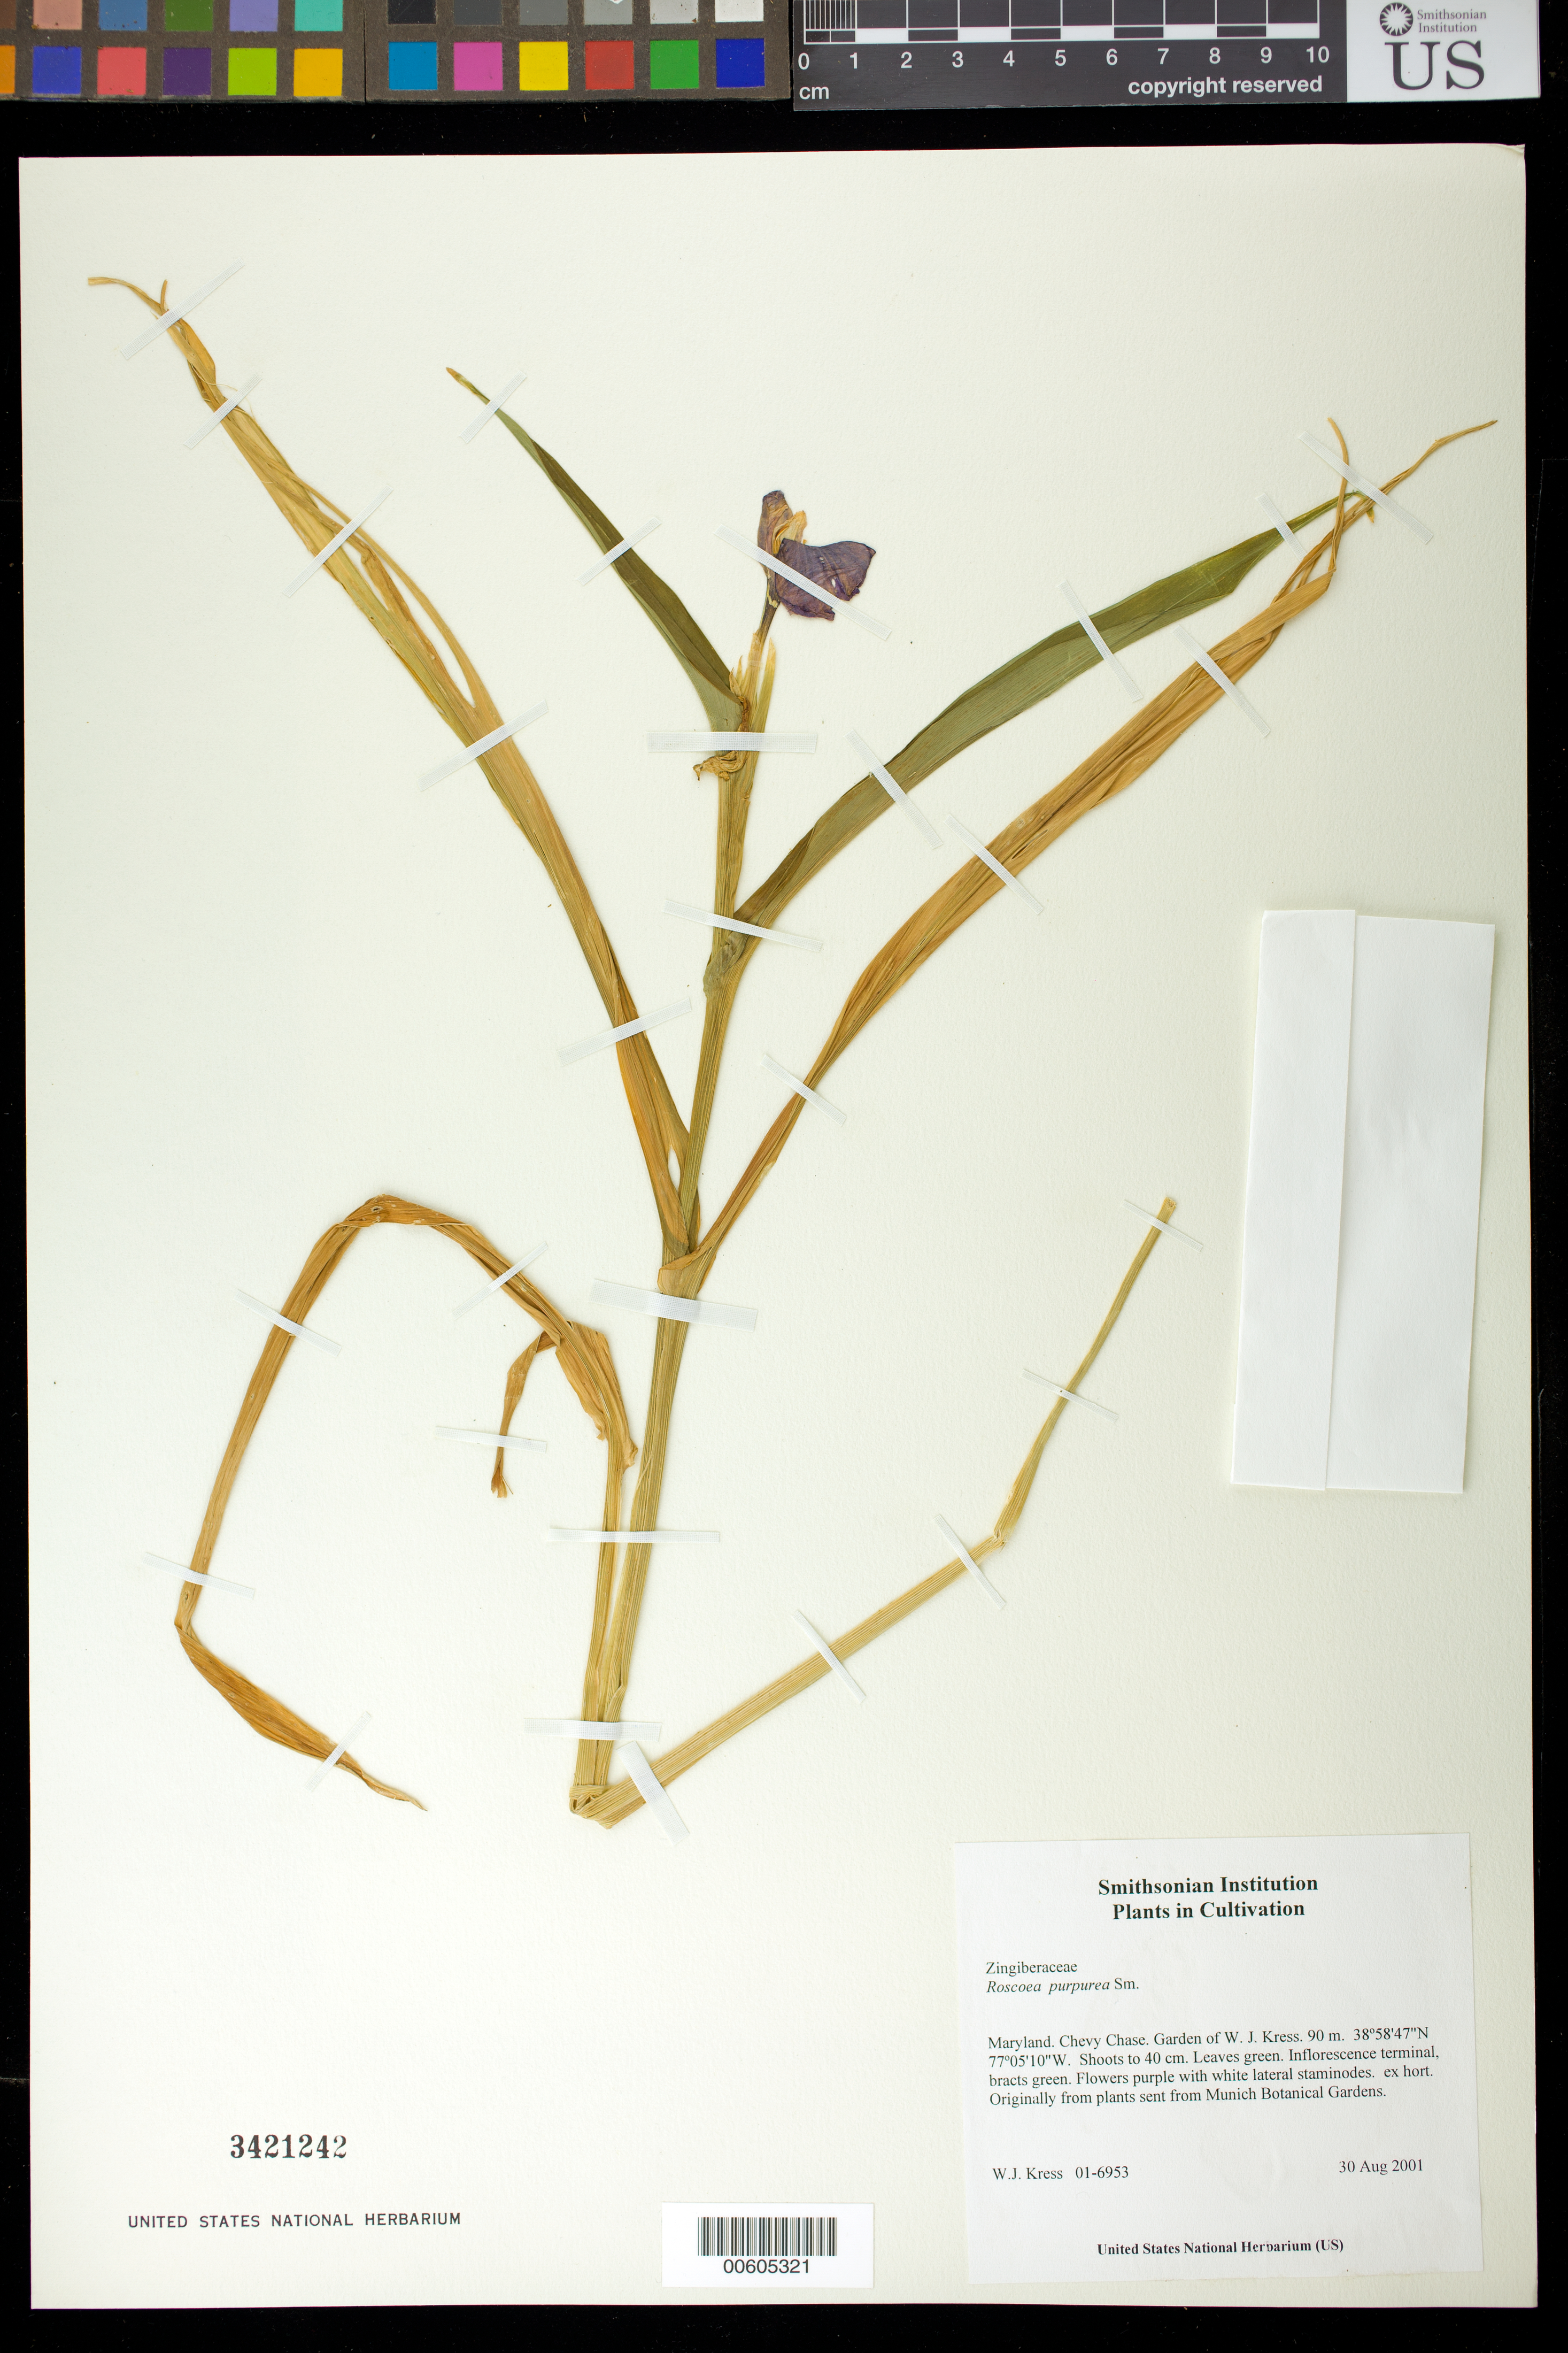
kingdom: Plantae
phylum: Tracheophyta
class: Liliopsida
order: Zingiberales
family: Zingiberaceae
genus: Roscoea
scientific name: Roscoea purpurea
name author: Sm.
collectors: W. J. Kress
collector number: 01-6953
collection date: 2001-08-30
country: United States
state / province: Maryland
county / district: Montgomery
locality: Garden of W. J. Kress. Chevy Chase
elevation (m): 90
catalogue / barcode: US 3421242